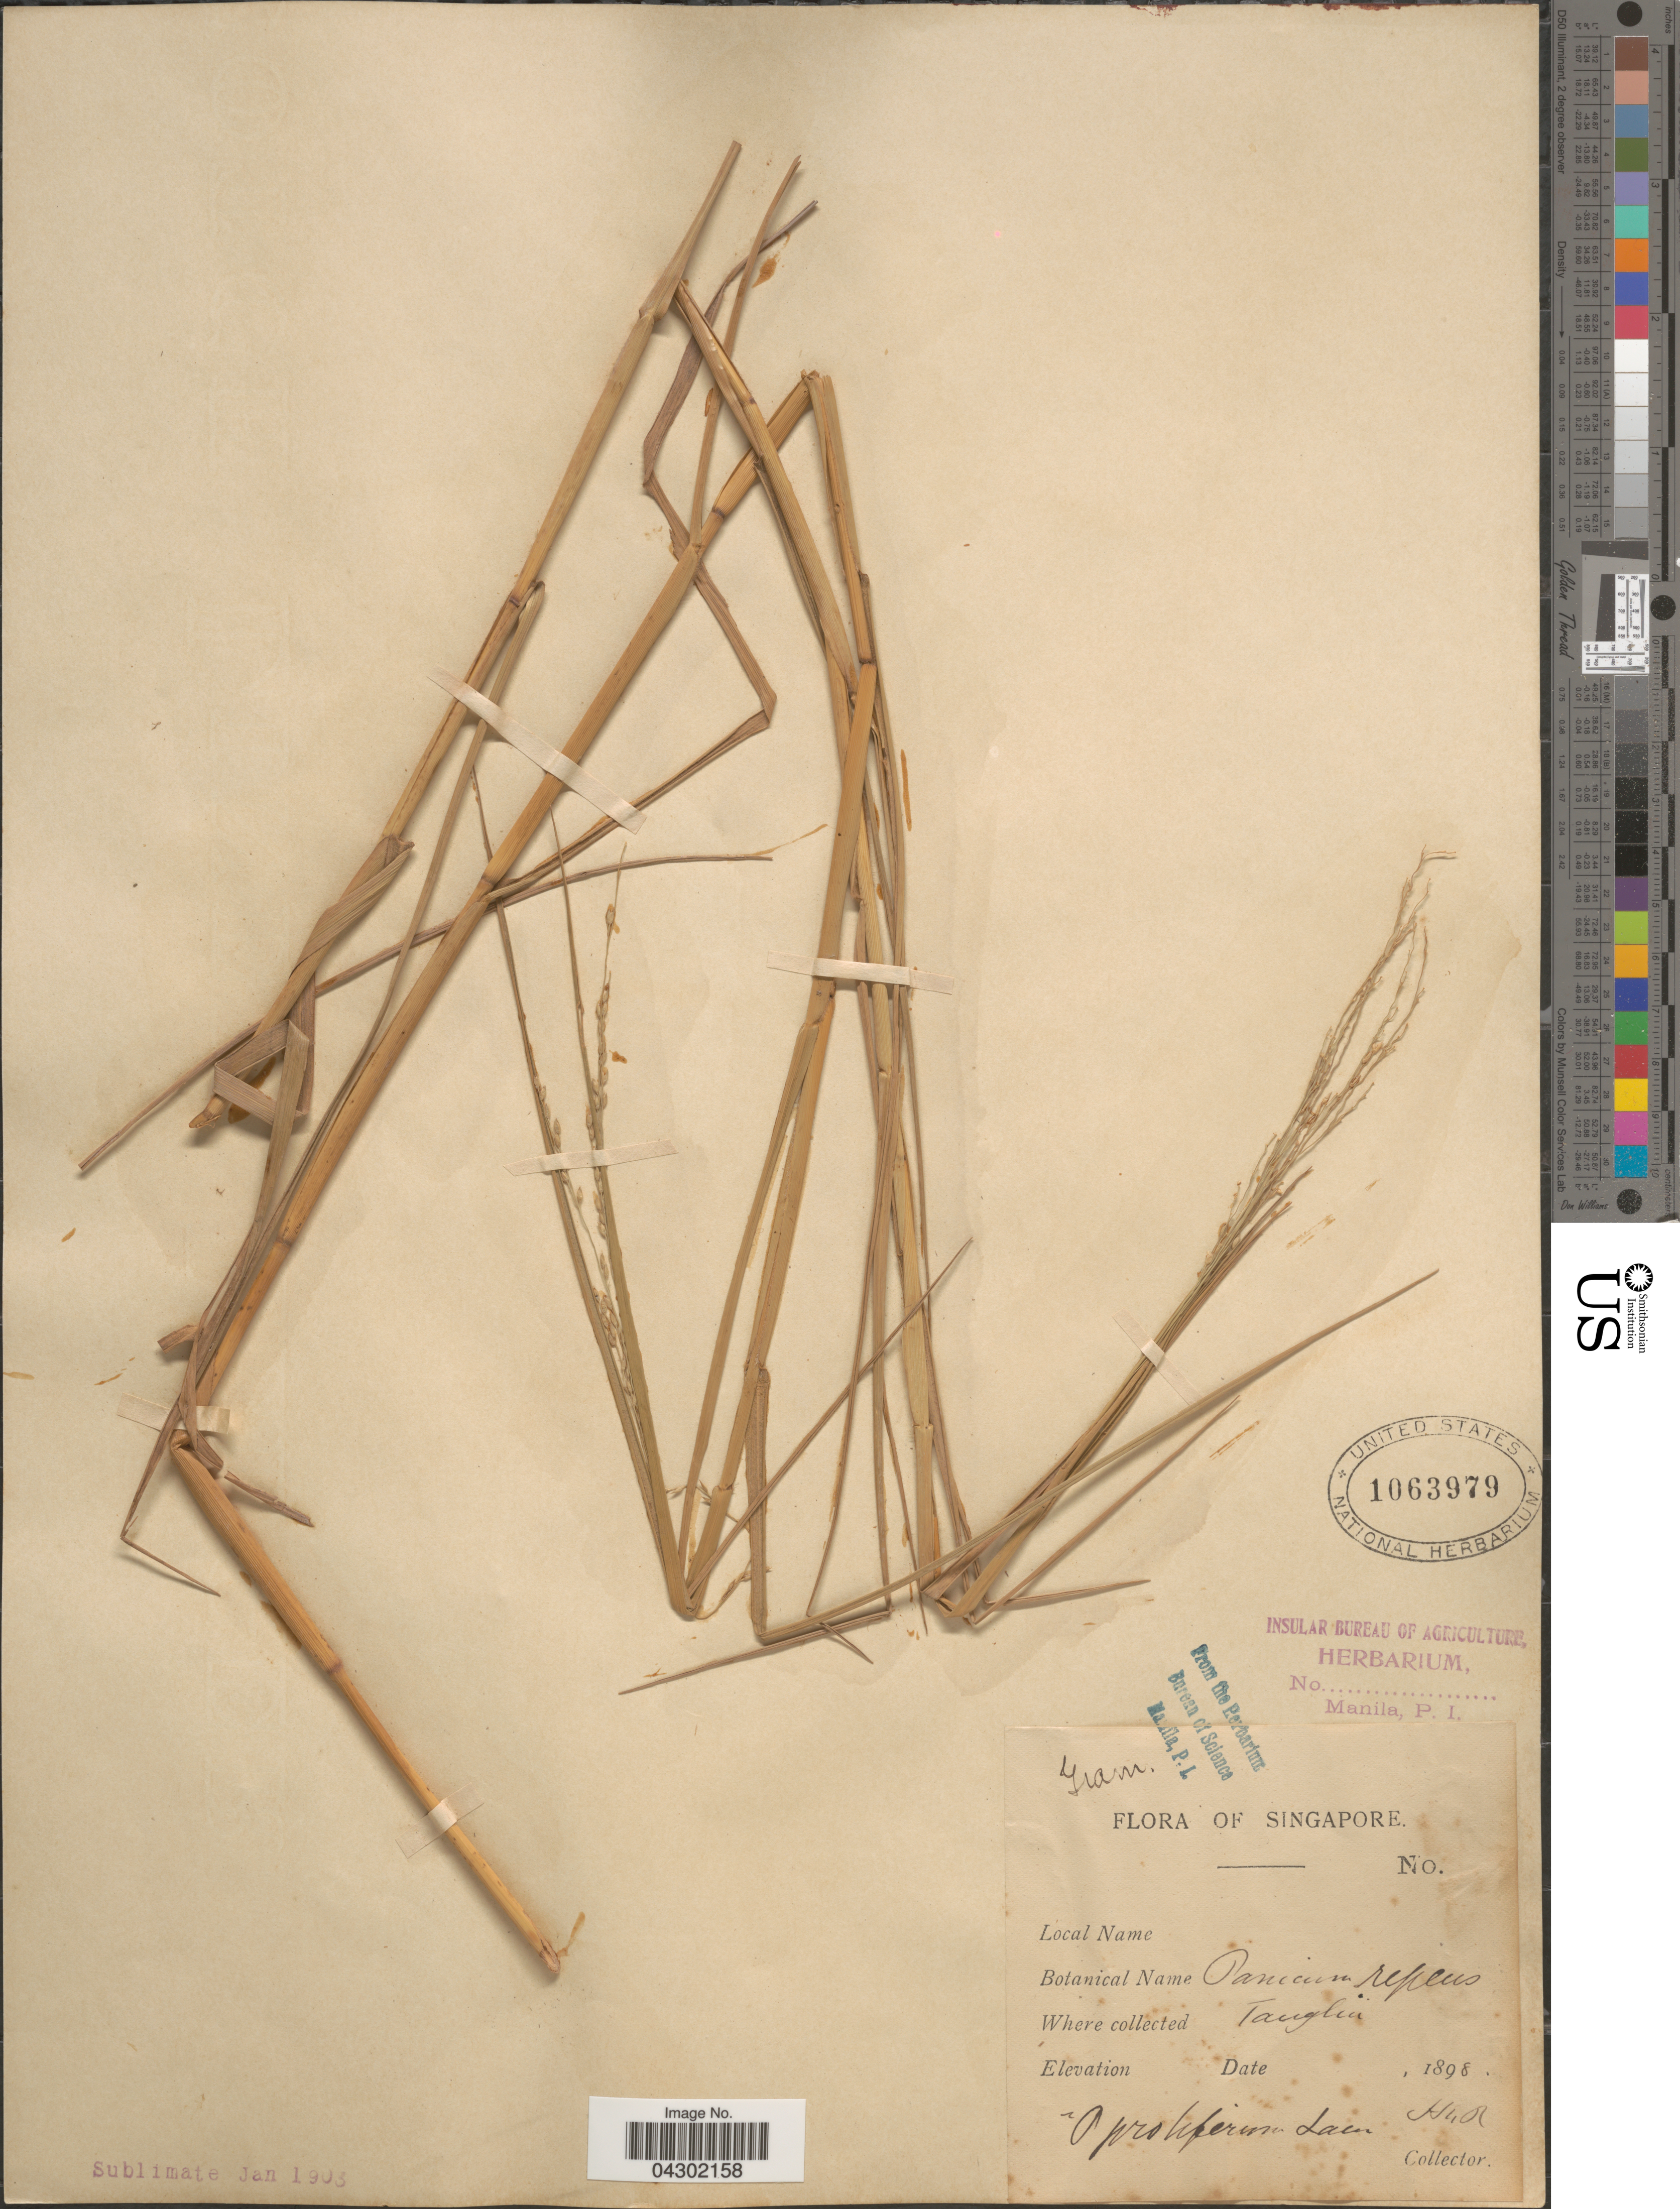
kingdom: Plantae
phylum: Tracheophyta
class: Liliopsida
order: Poales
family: Poaceae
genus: Panicum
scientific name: Panicum repens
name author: L.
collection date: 1898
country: Singapore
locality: Tanglin.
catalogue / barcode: US 1063979